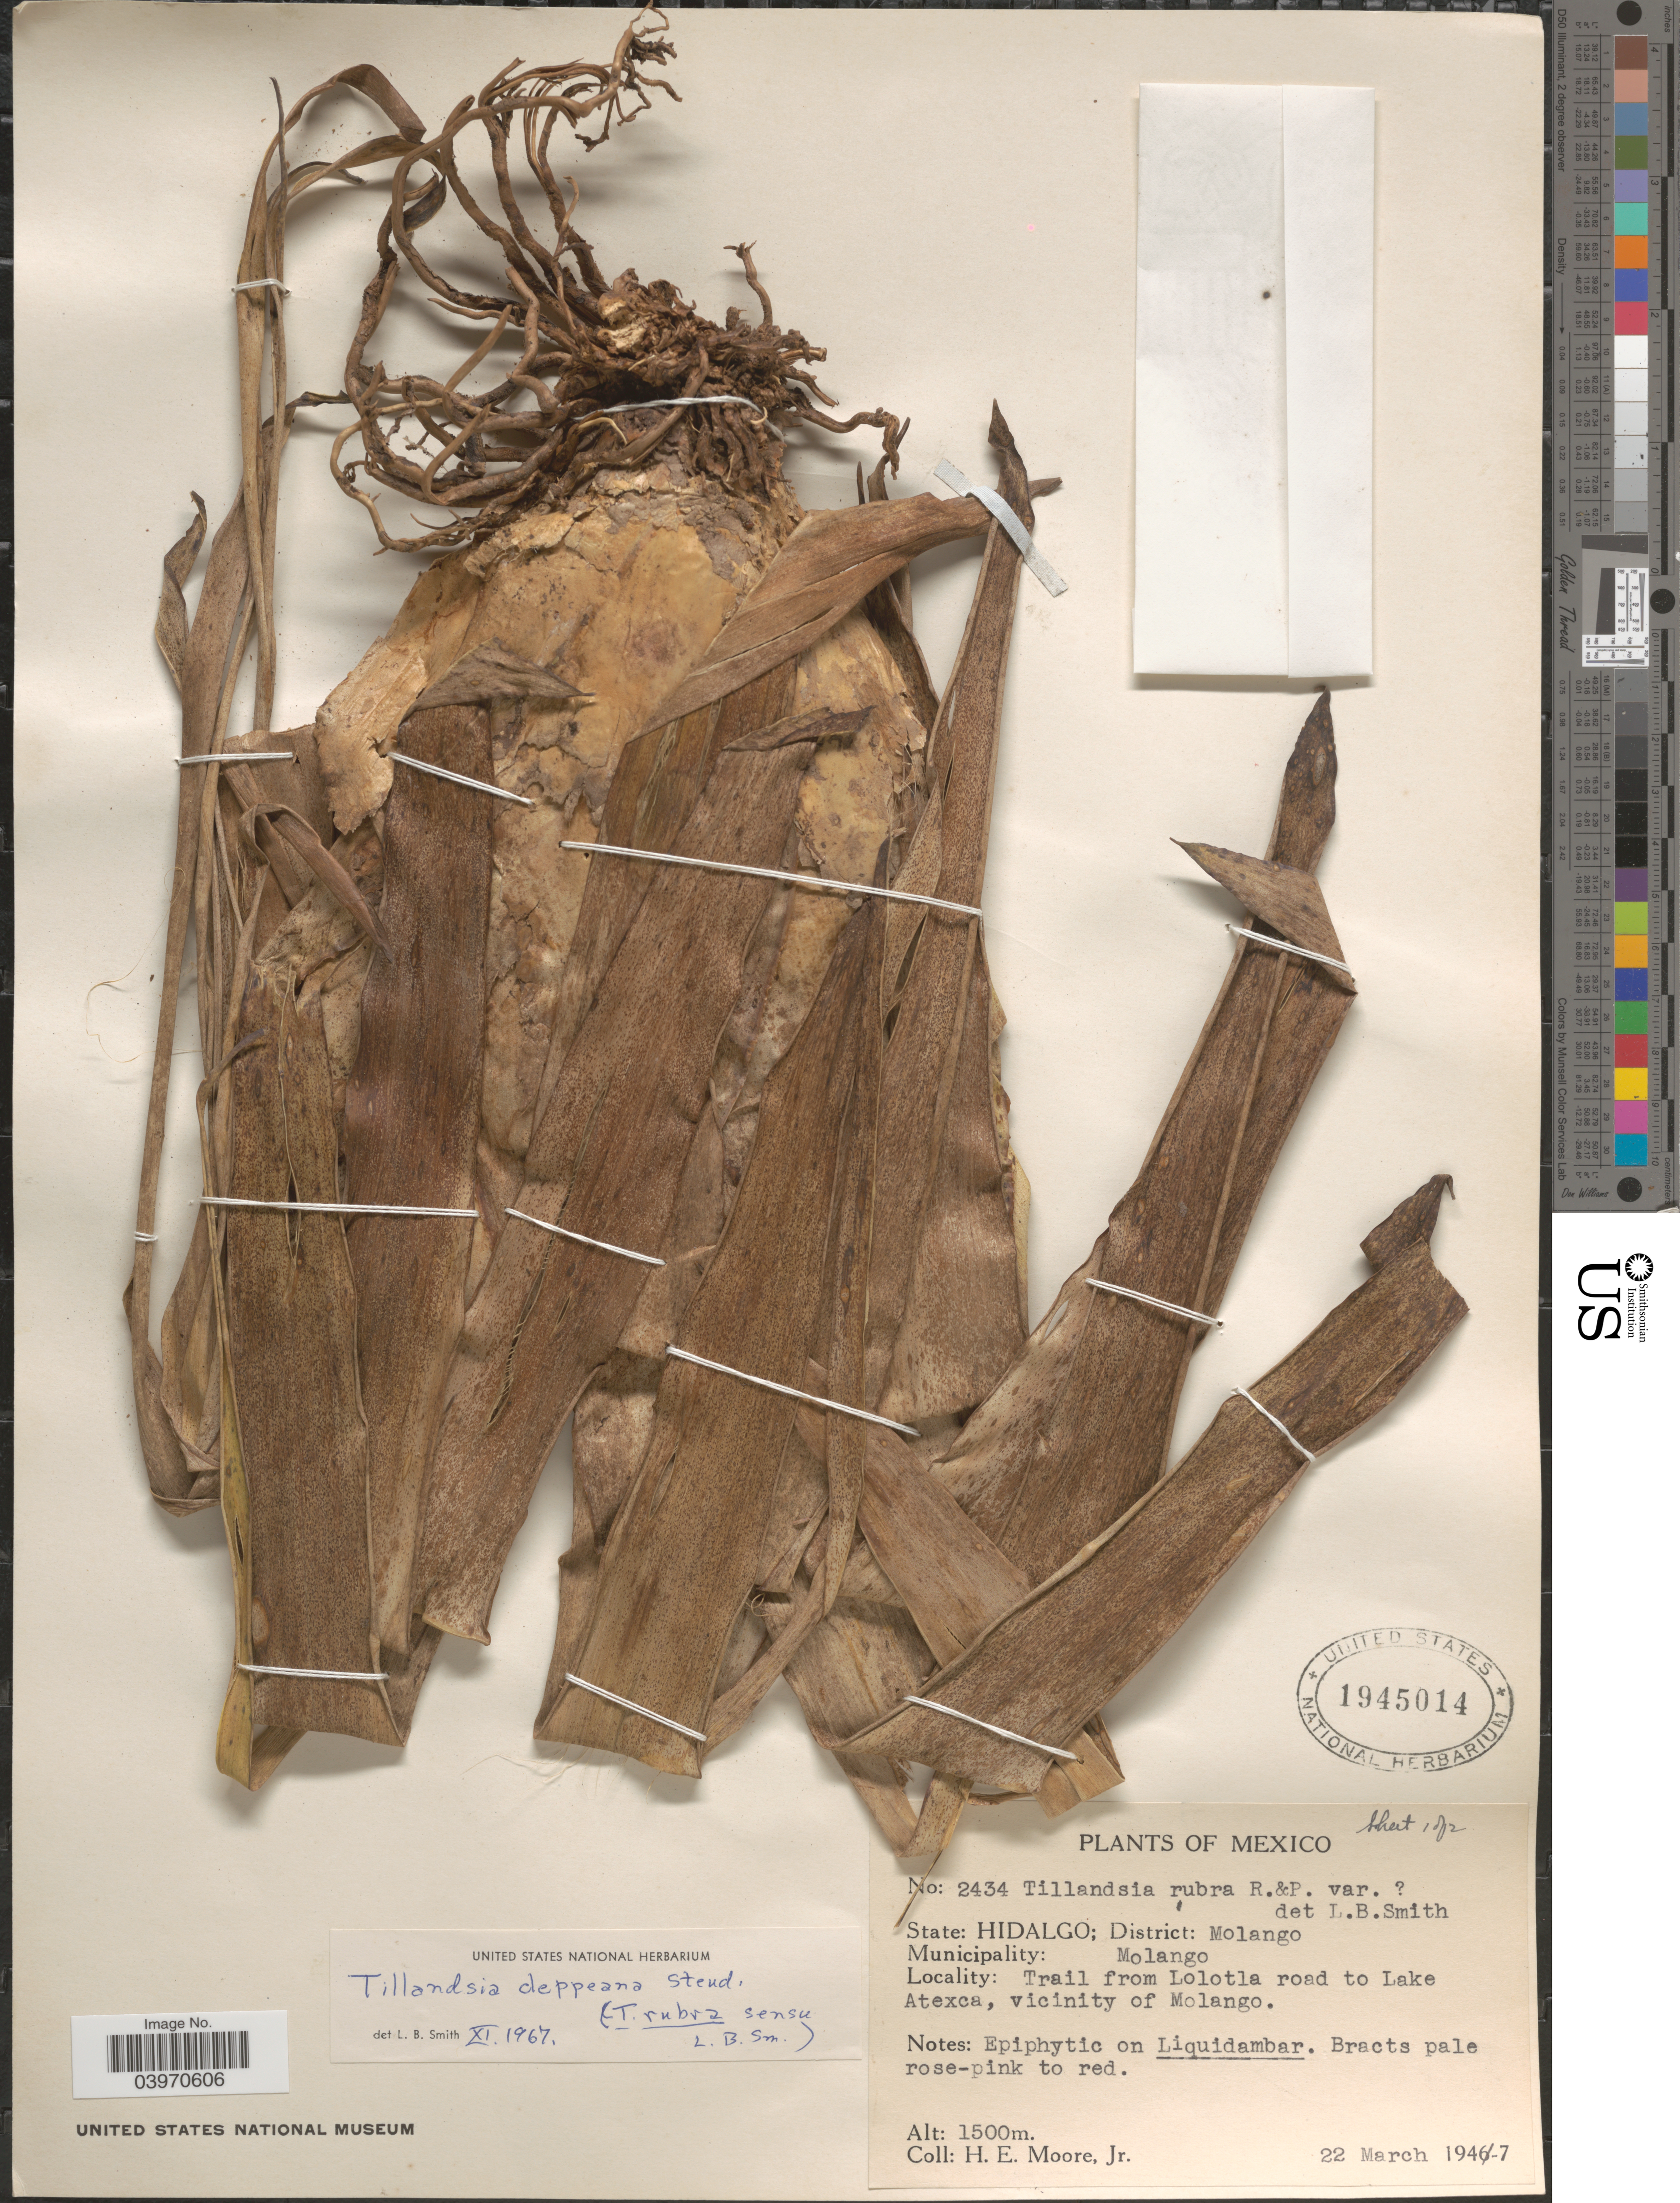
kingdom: Plantae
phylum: Tracheophyta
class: Liliopsida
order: Poales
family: Bromeliaceae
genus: Tillandsia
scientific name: Tillandsia deppeana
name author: Steud.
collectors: H. Moore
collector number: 2434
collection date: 1947-03-22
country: Mexico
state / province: Hidalgo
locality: District: Molango. Municipality: Molango. Trail from Lolotla road to Lake Atexca, vicinity of Molango.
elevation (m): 1500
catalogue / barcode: US 1945014